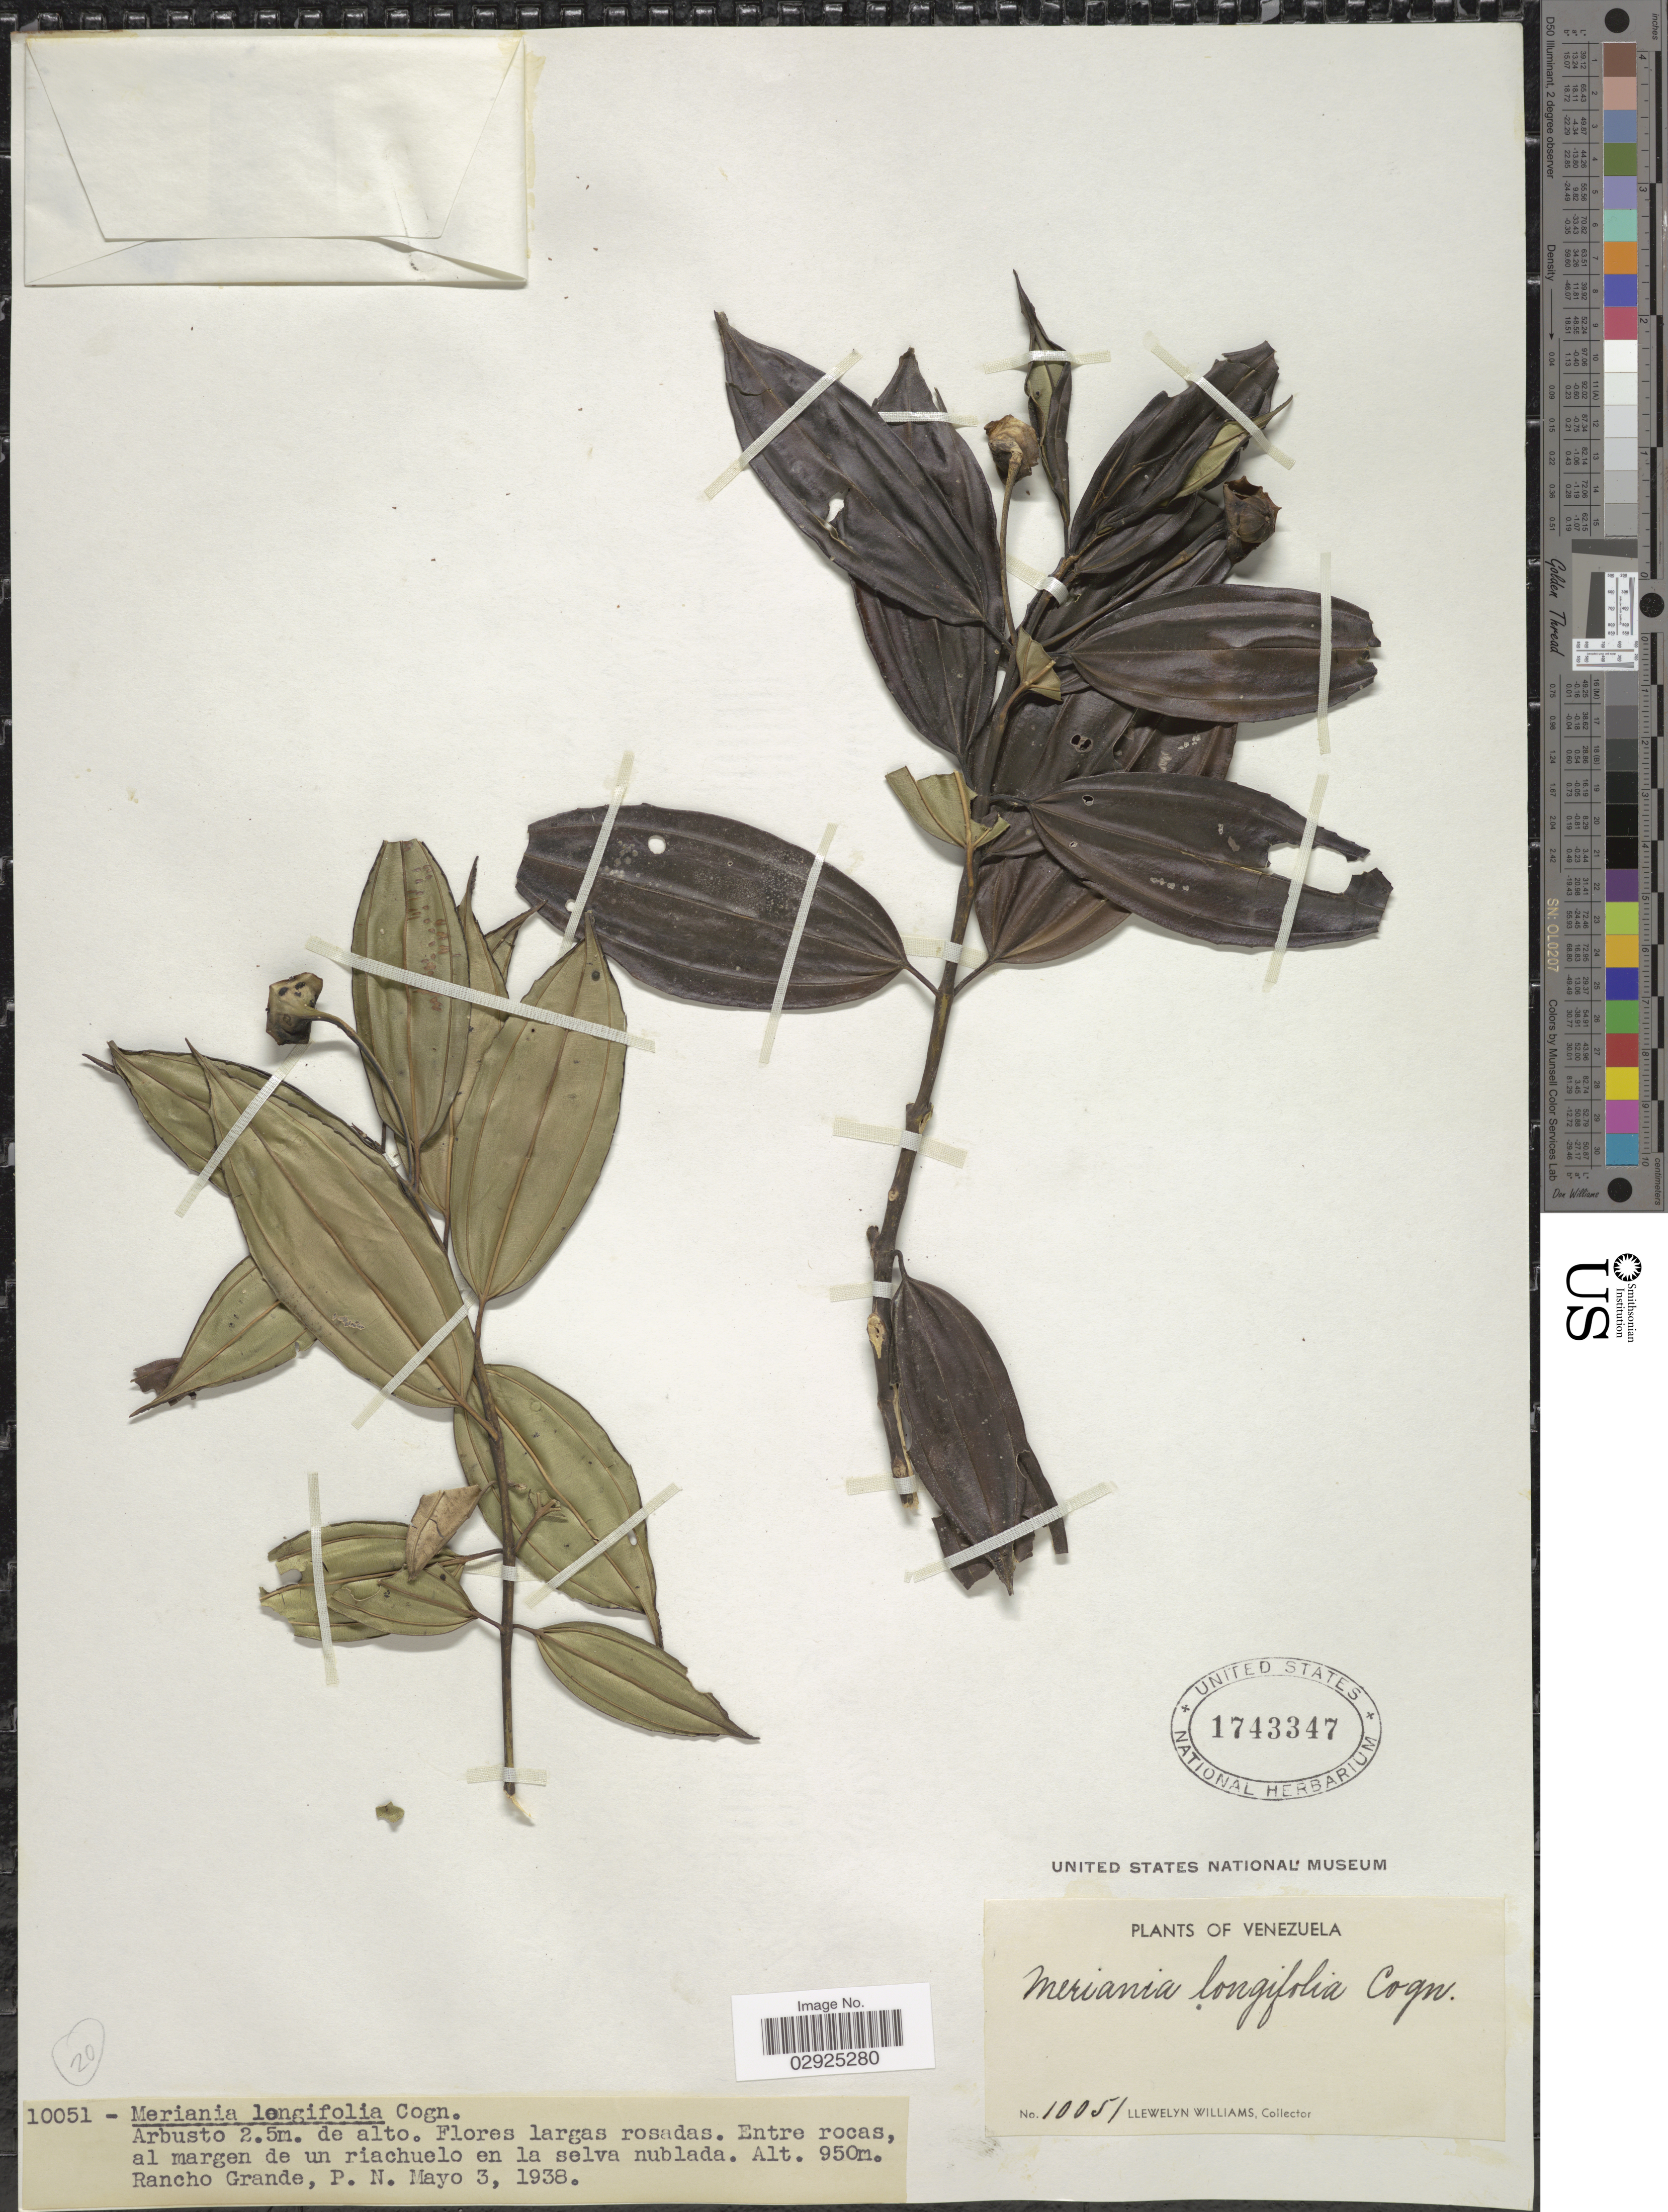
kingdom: Plantae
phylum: Tracheophyta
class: Magnoliopsida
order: Myrtales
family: Melastomataceae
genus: Meriania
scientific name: Meriania longifolia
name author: (Naudin) Cogn.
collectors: Ll. Williams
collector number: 10051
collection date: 1938-05-03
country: Venezuela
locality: Rancho Grande, P.N.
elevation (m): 950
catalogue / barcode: US 1743347